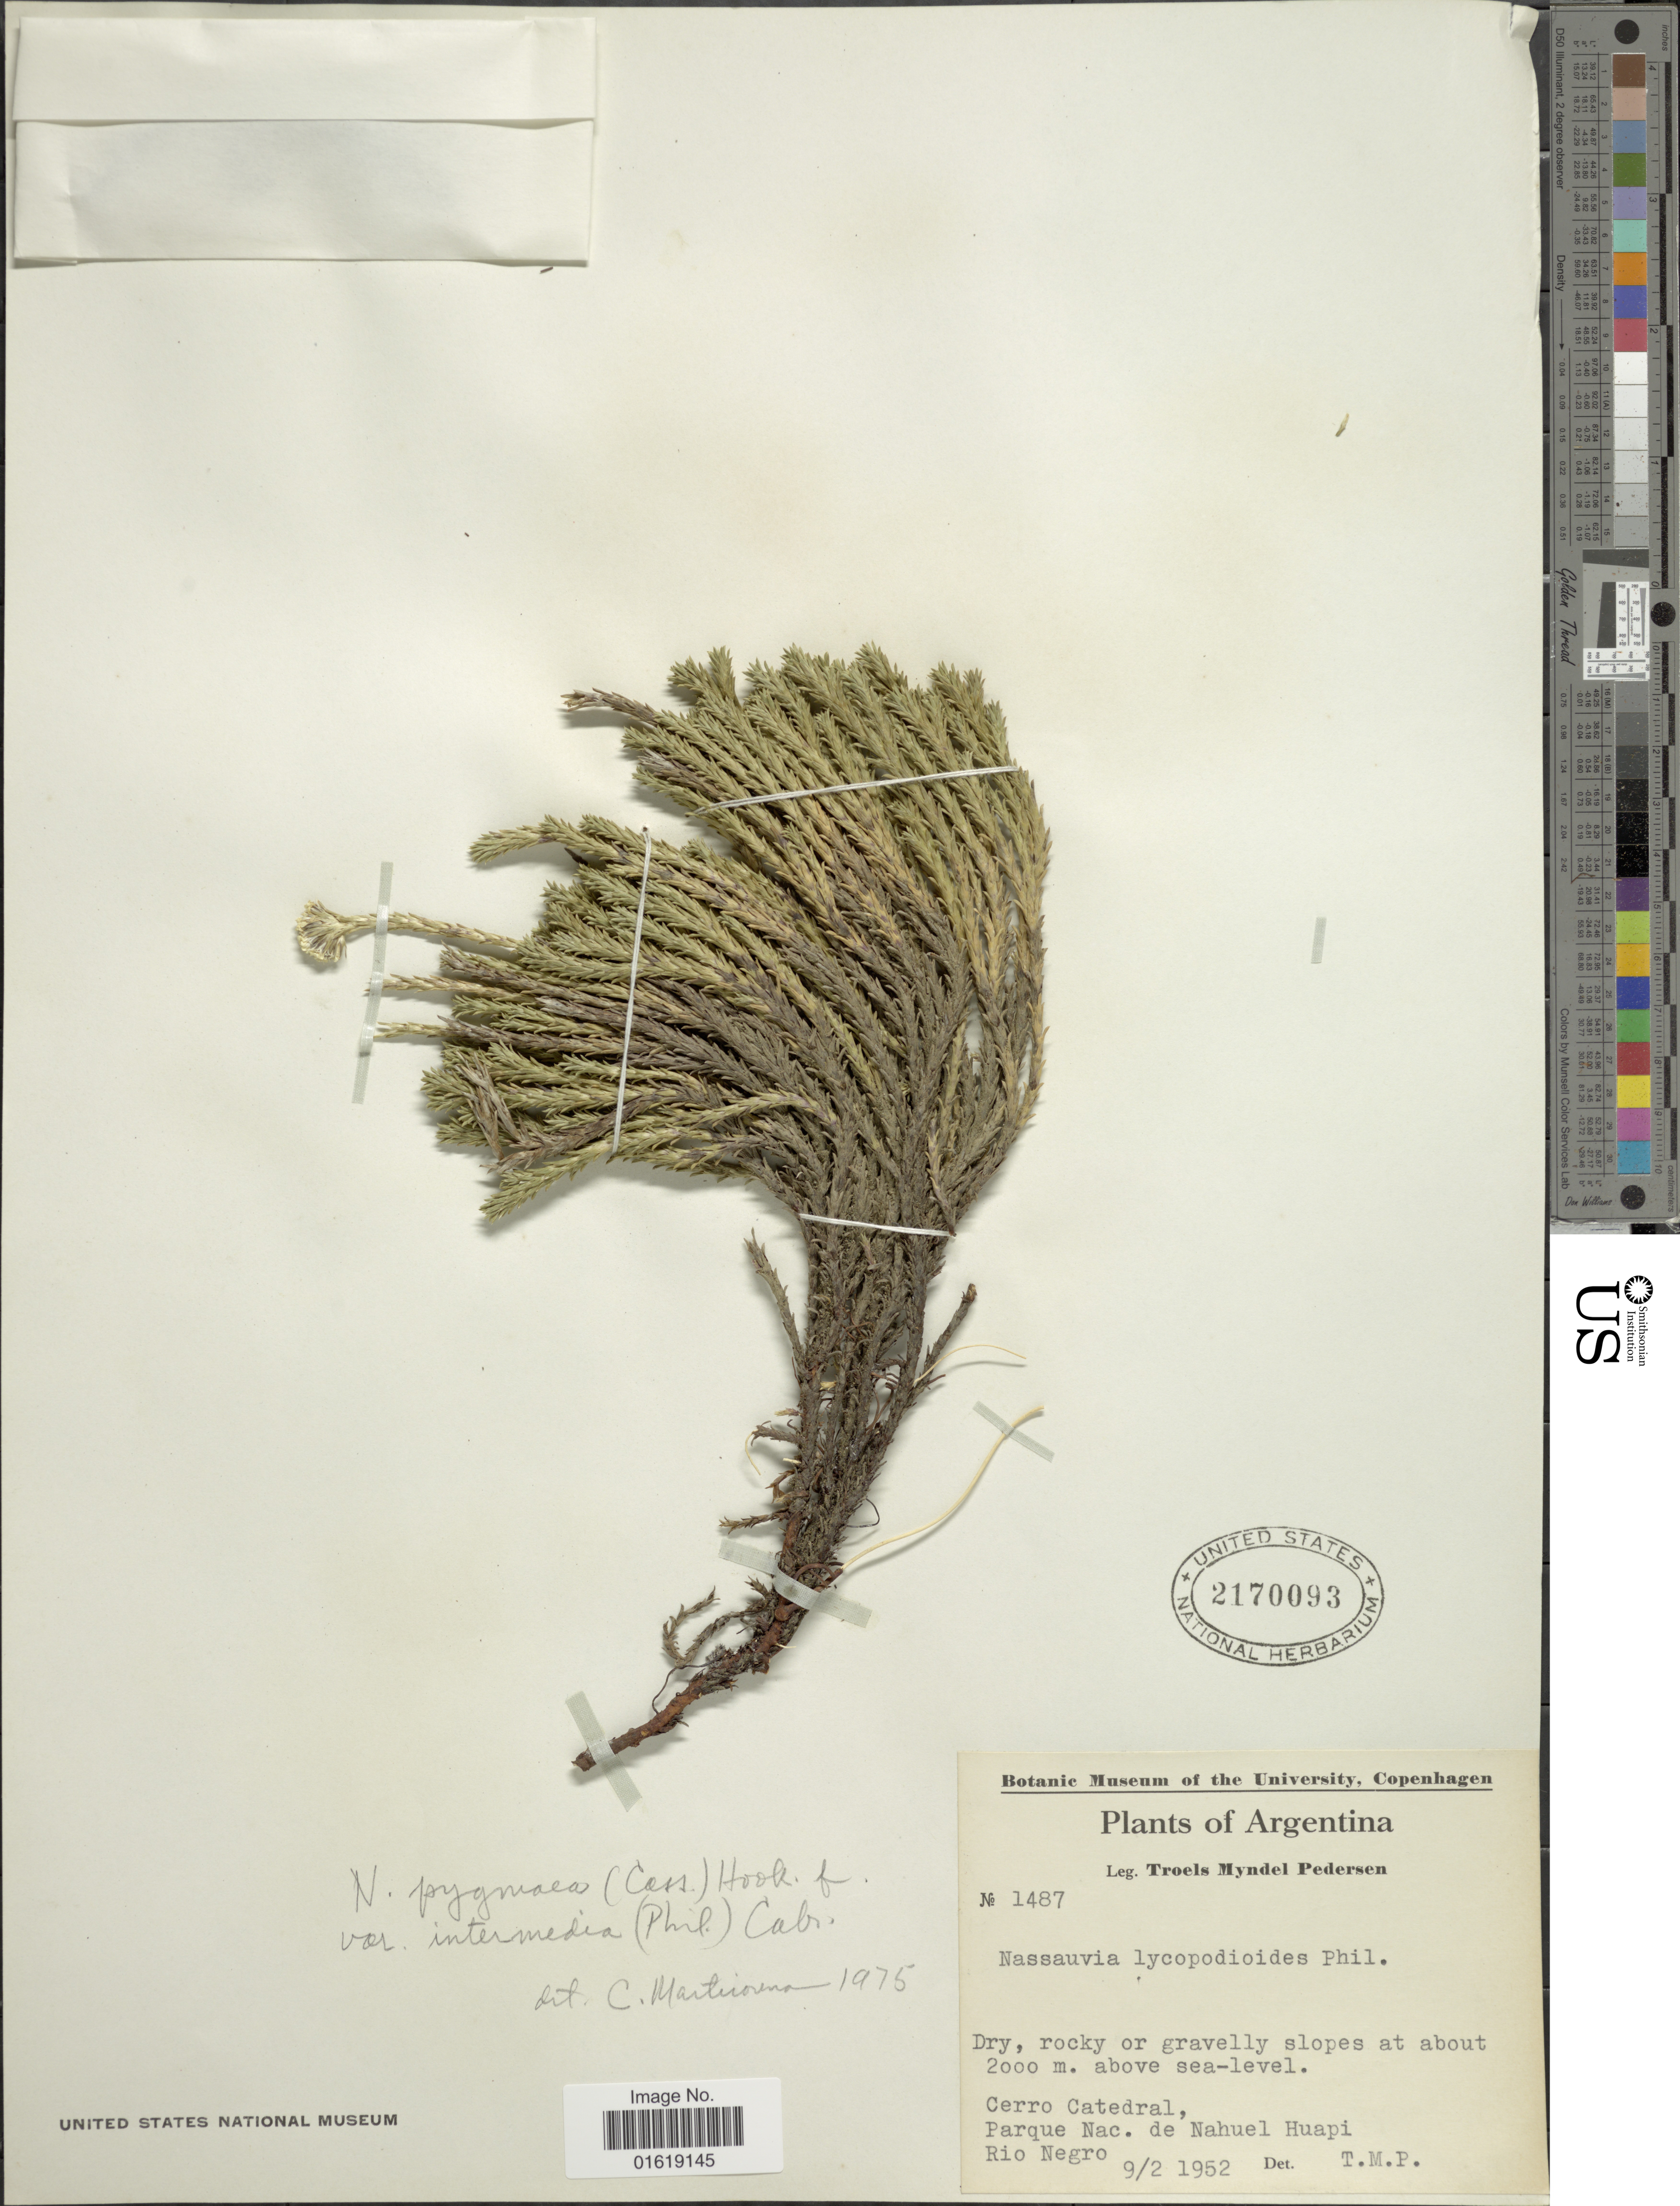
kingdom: Plantae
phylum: Tracheophyta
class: Magnoliopsida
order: Asterales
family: Asteraceae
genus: Nassauvia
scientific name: Nassauvia pygmaea var. intermedia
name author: (Phil.) Cabrera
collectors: T. Pederson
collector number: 1487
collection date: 1952-02-09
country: Argentina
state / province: Rio Negro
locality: Cerro Cateral, Parque Nac. de Nahuel Huapi. Rio Negro.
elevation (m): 2000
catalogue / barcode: US 2170093